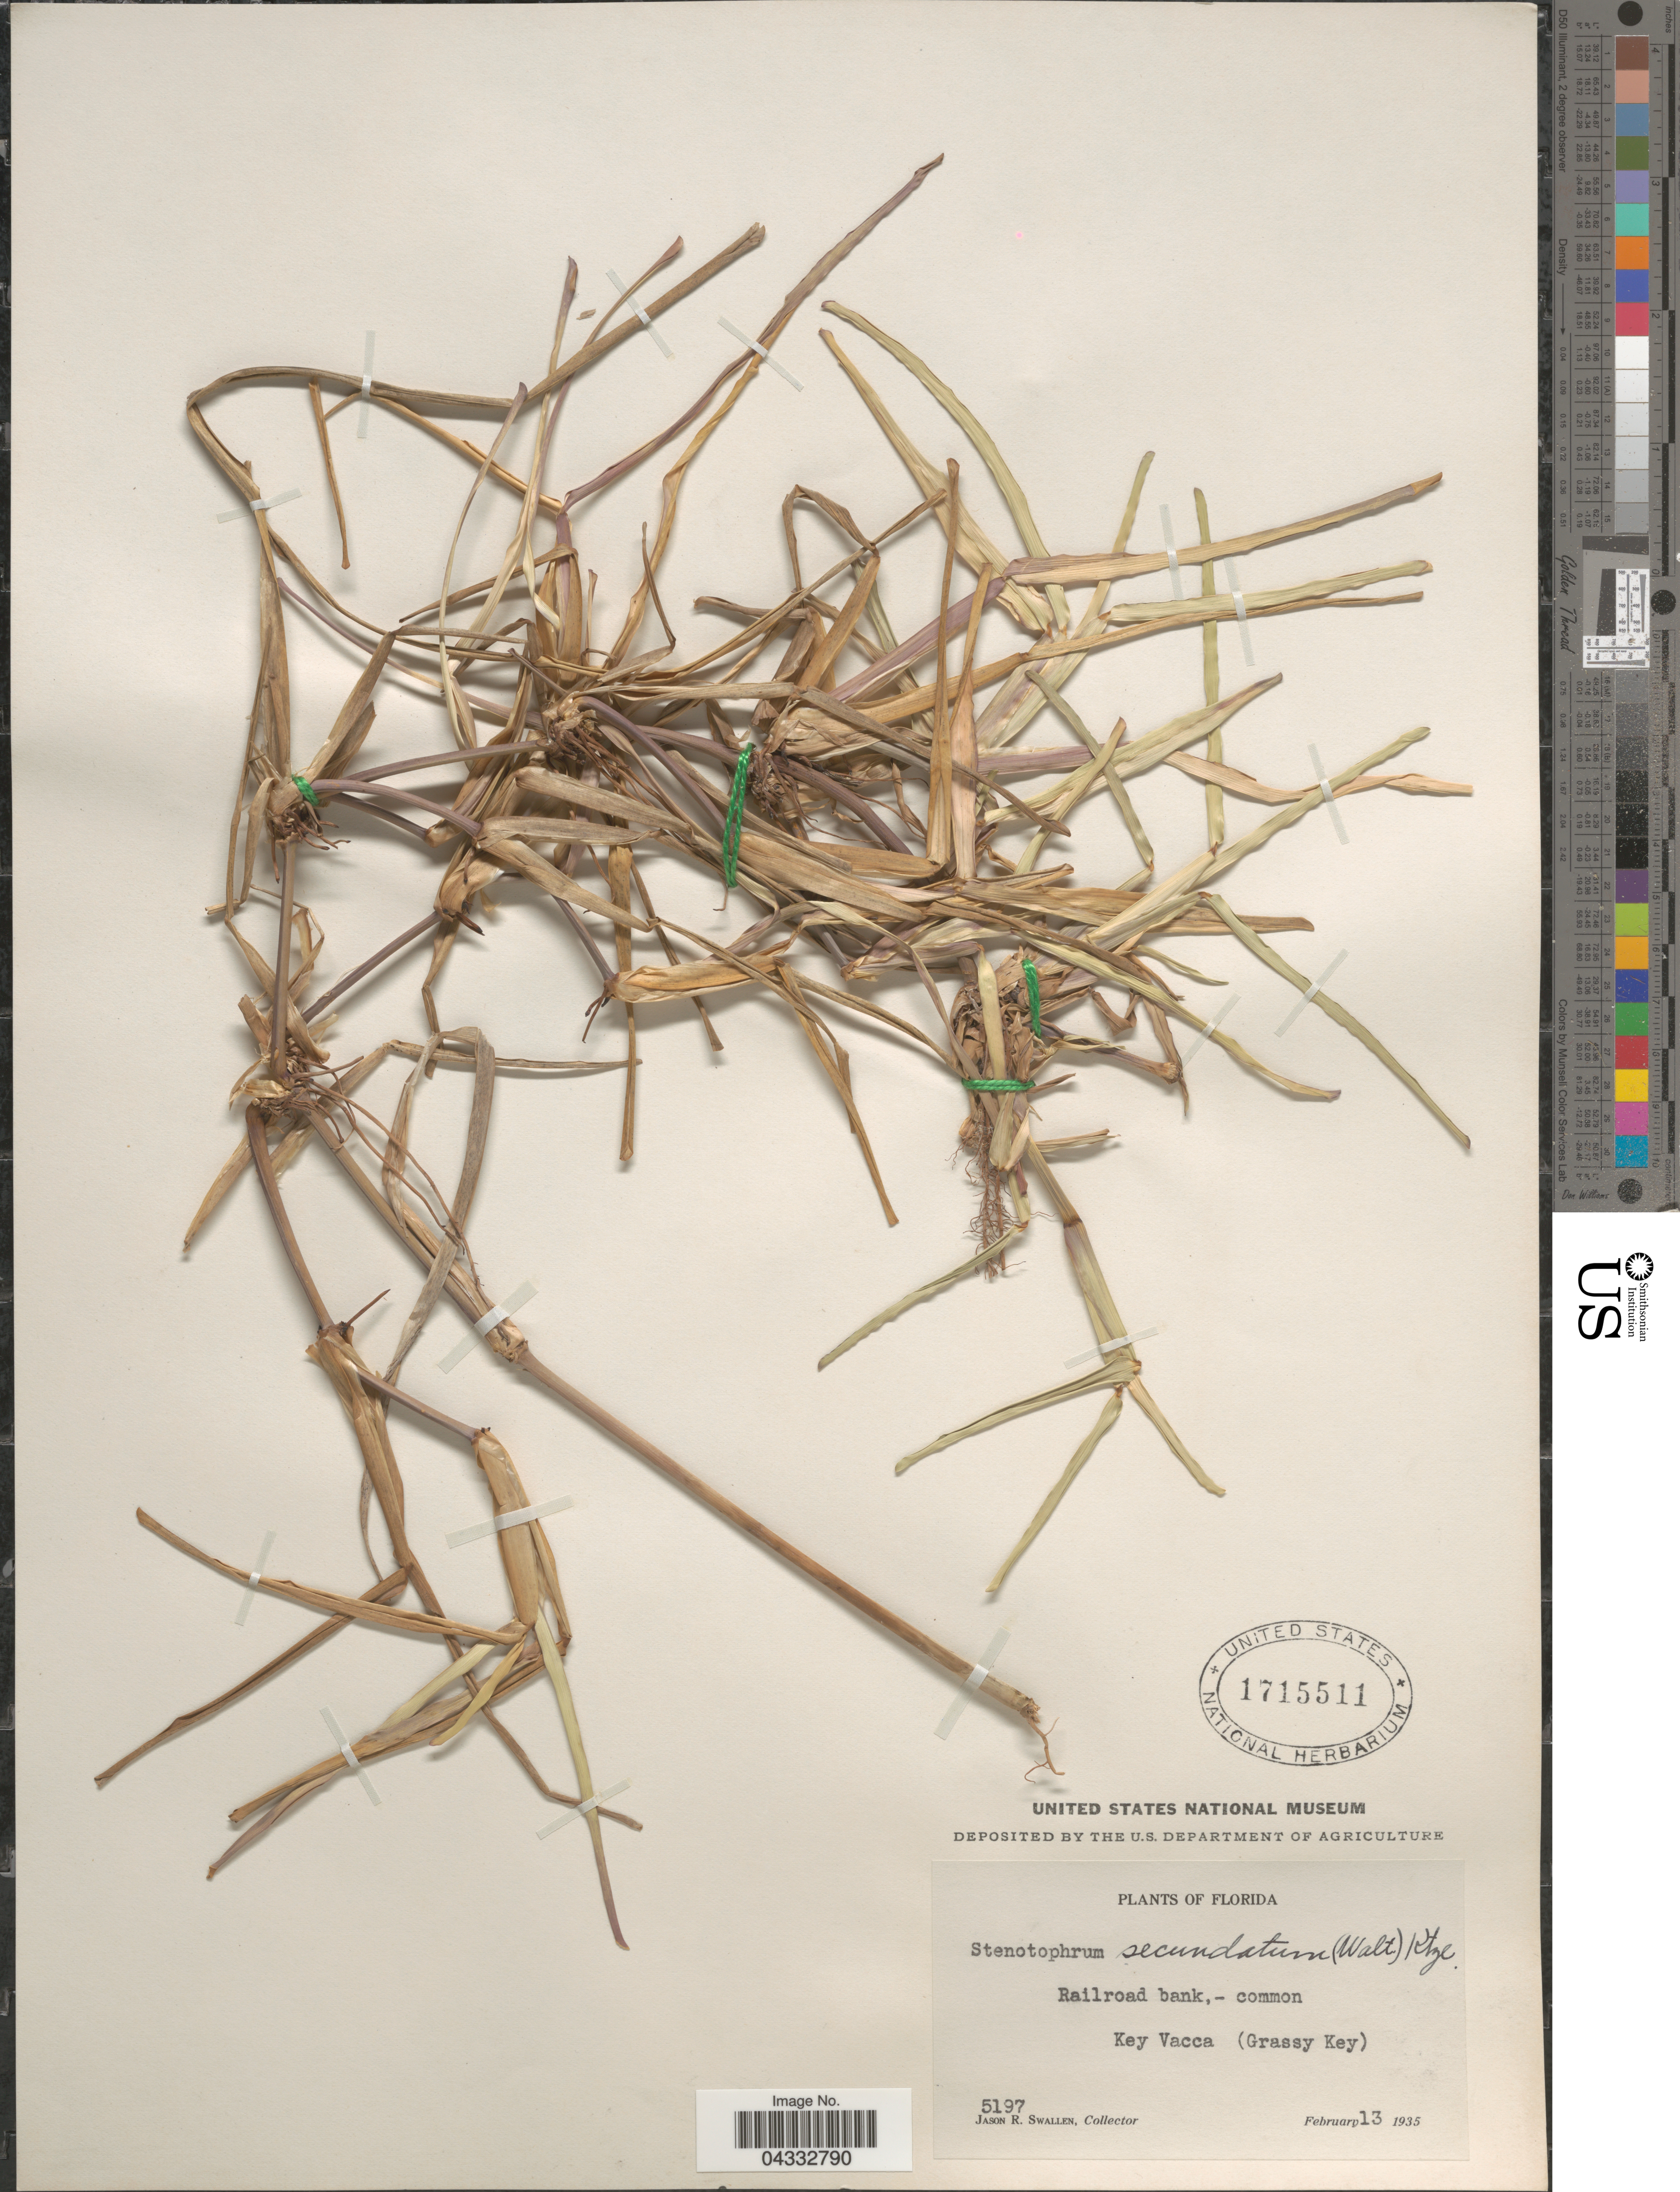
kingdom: Plantae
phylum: Tracheophyta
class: Liliopsida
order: Poales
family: Poaceae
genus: Stenotaphrum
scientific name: Stenotaphrum secundatum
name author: (Walter) Kuntze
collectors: J. R. Swallen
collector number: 5197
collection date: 1935-02-13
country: United States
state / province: Florida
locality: Railroad bank. Key Vacca (Grassy Key).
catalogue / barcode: US 1715511